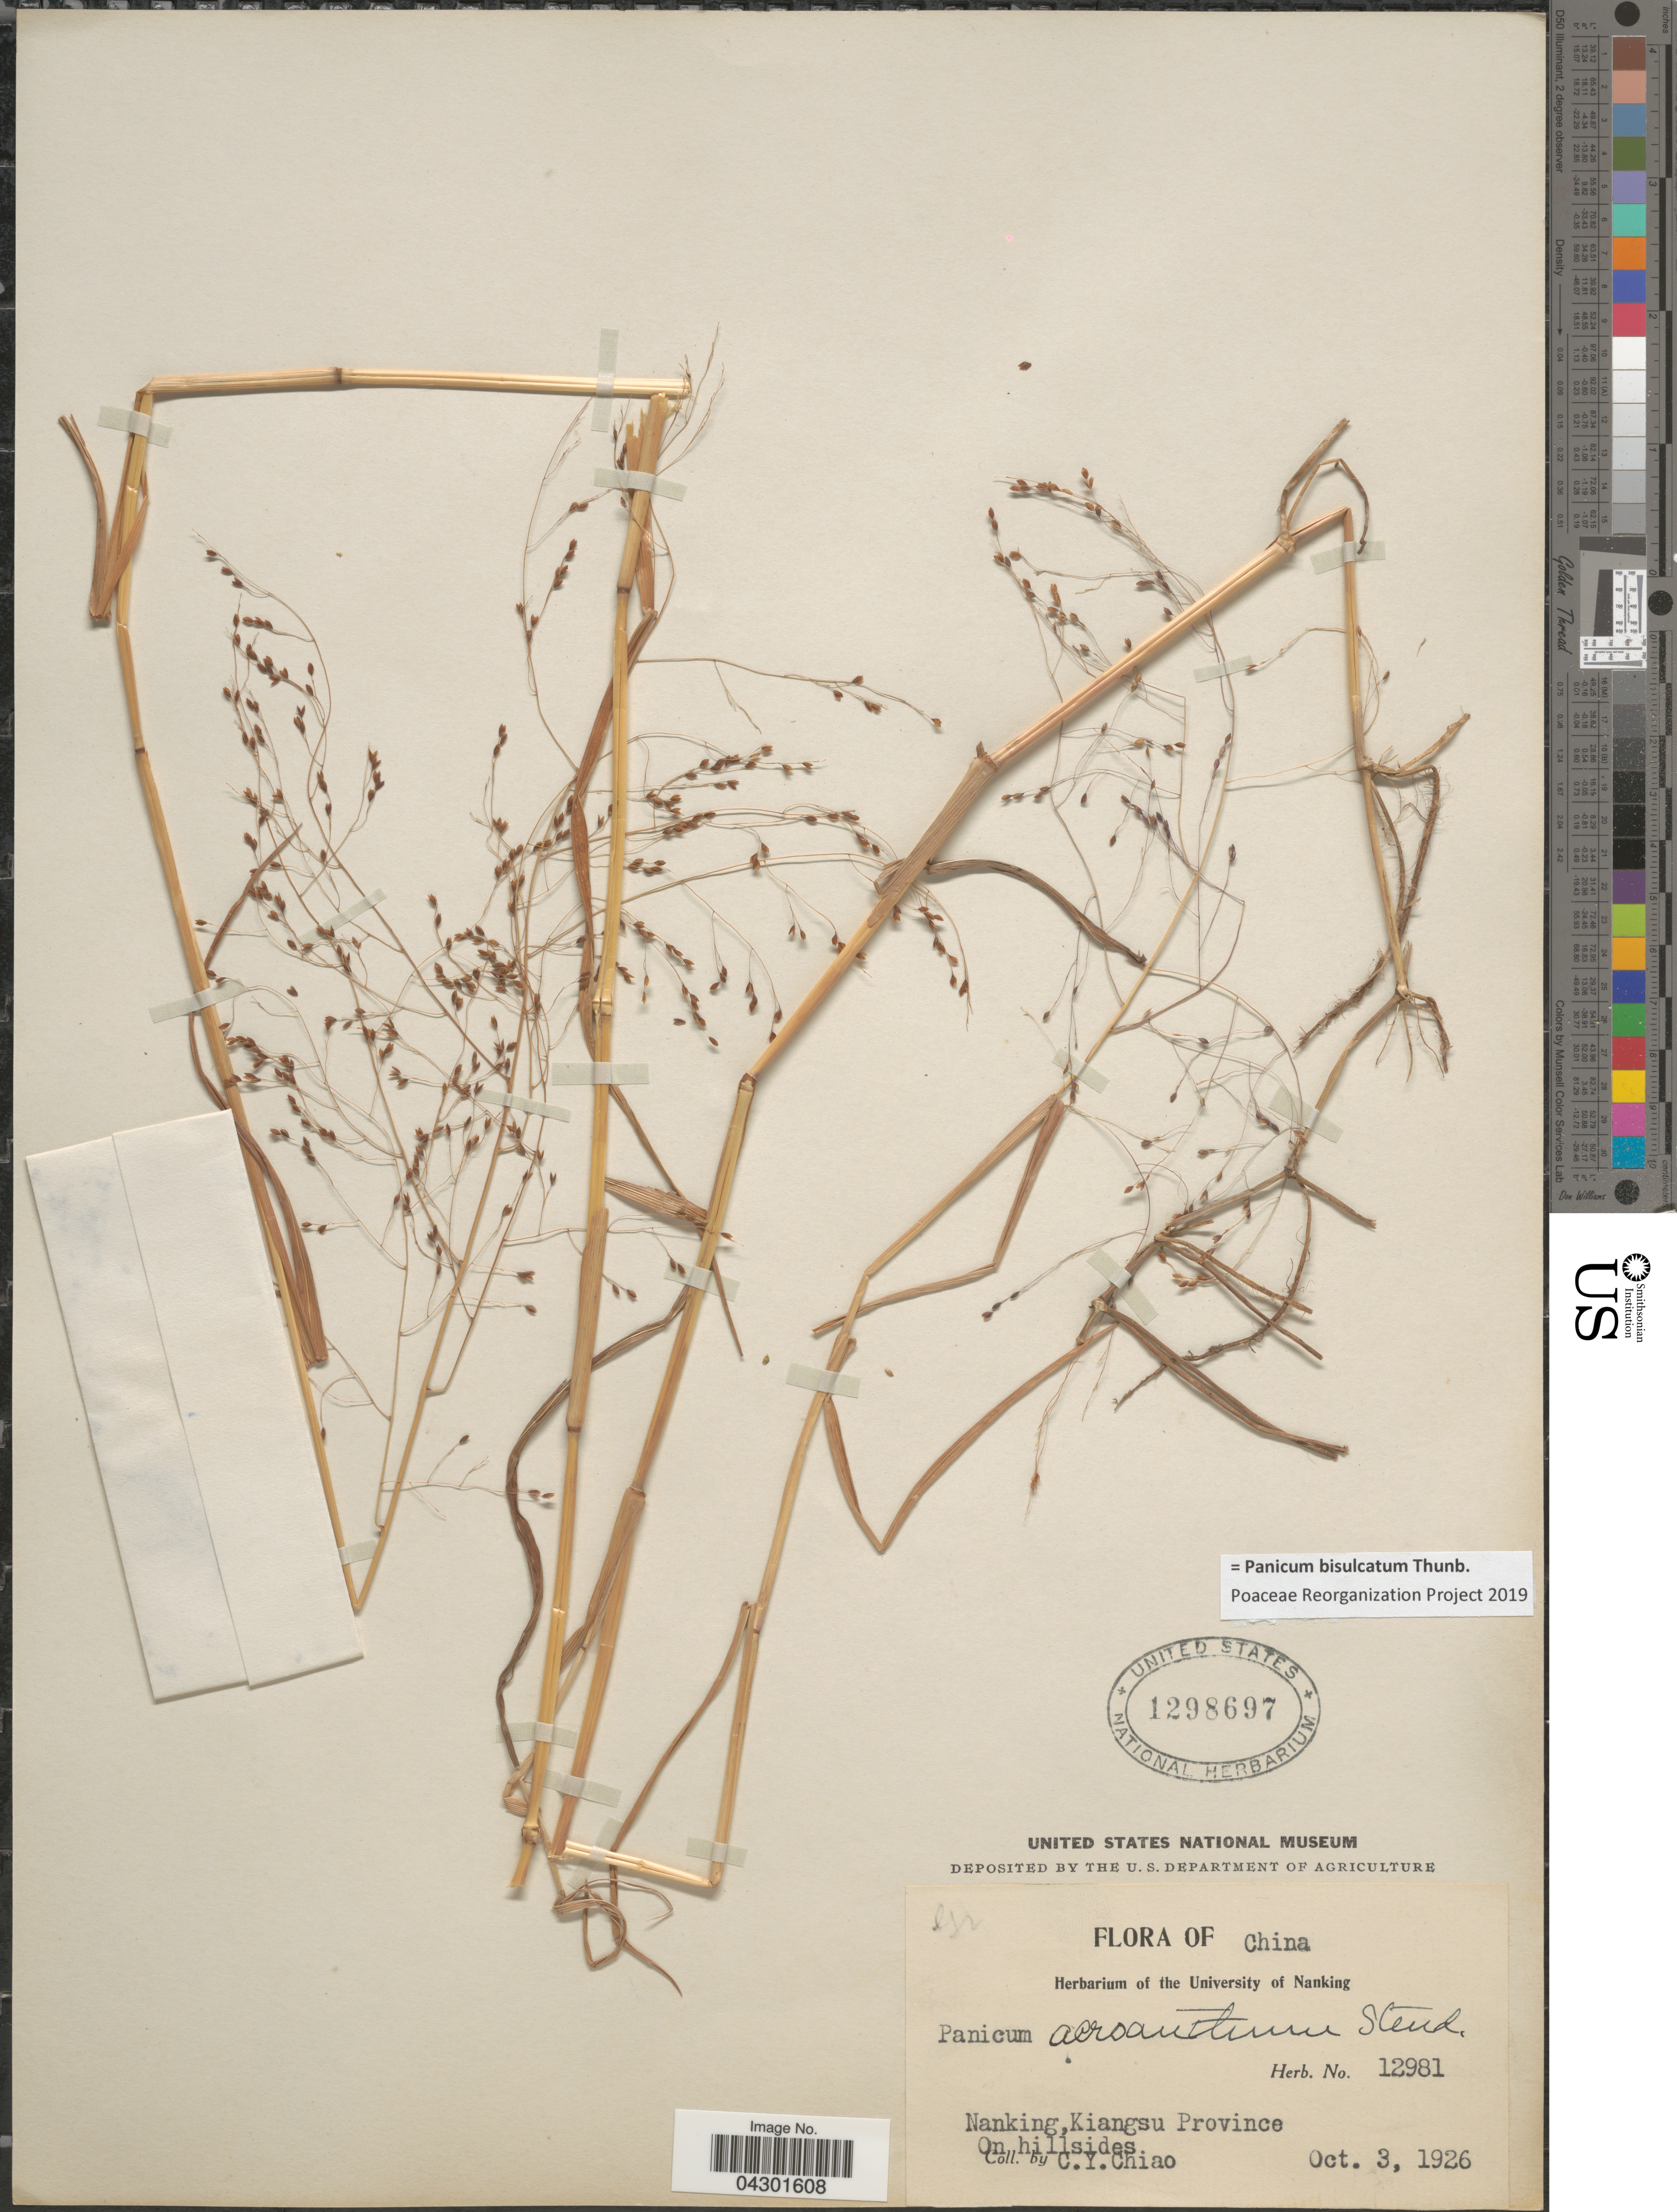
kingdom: Plantae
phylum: Tracheophyta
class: Liliopsida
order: Poales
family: Poaceae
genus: Panicum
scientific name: Panicum bisulcatum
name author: Thunb.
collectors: C. Y. Chiao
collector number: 12981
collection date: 1925-10-03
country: China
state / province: Jiangsu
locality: Nanking, Kiangsu Province. On hillsides.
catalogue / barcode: US 1298697